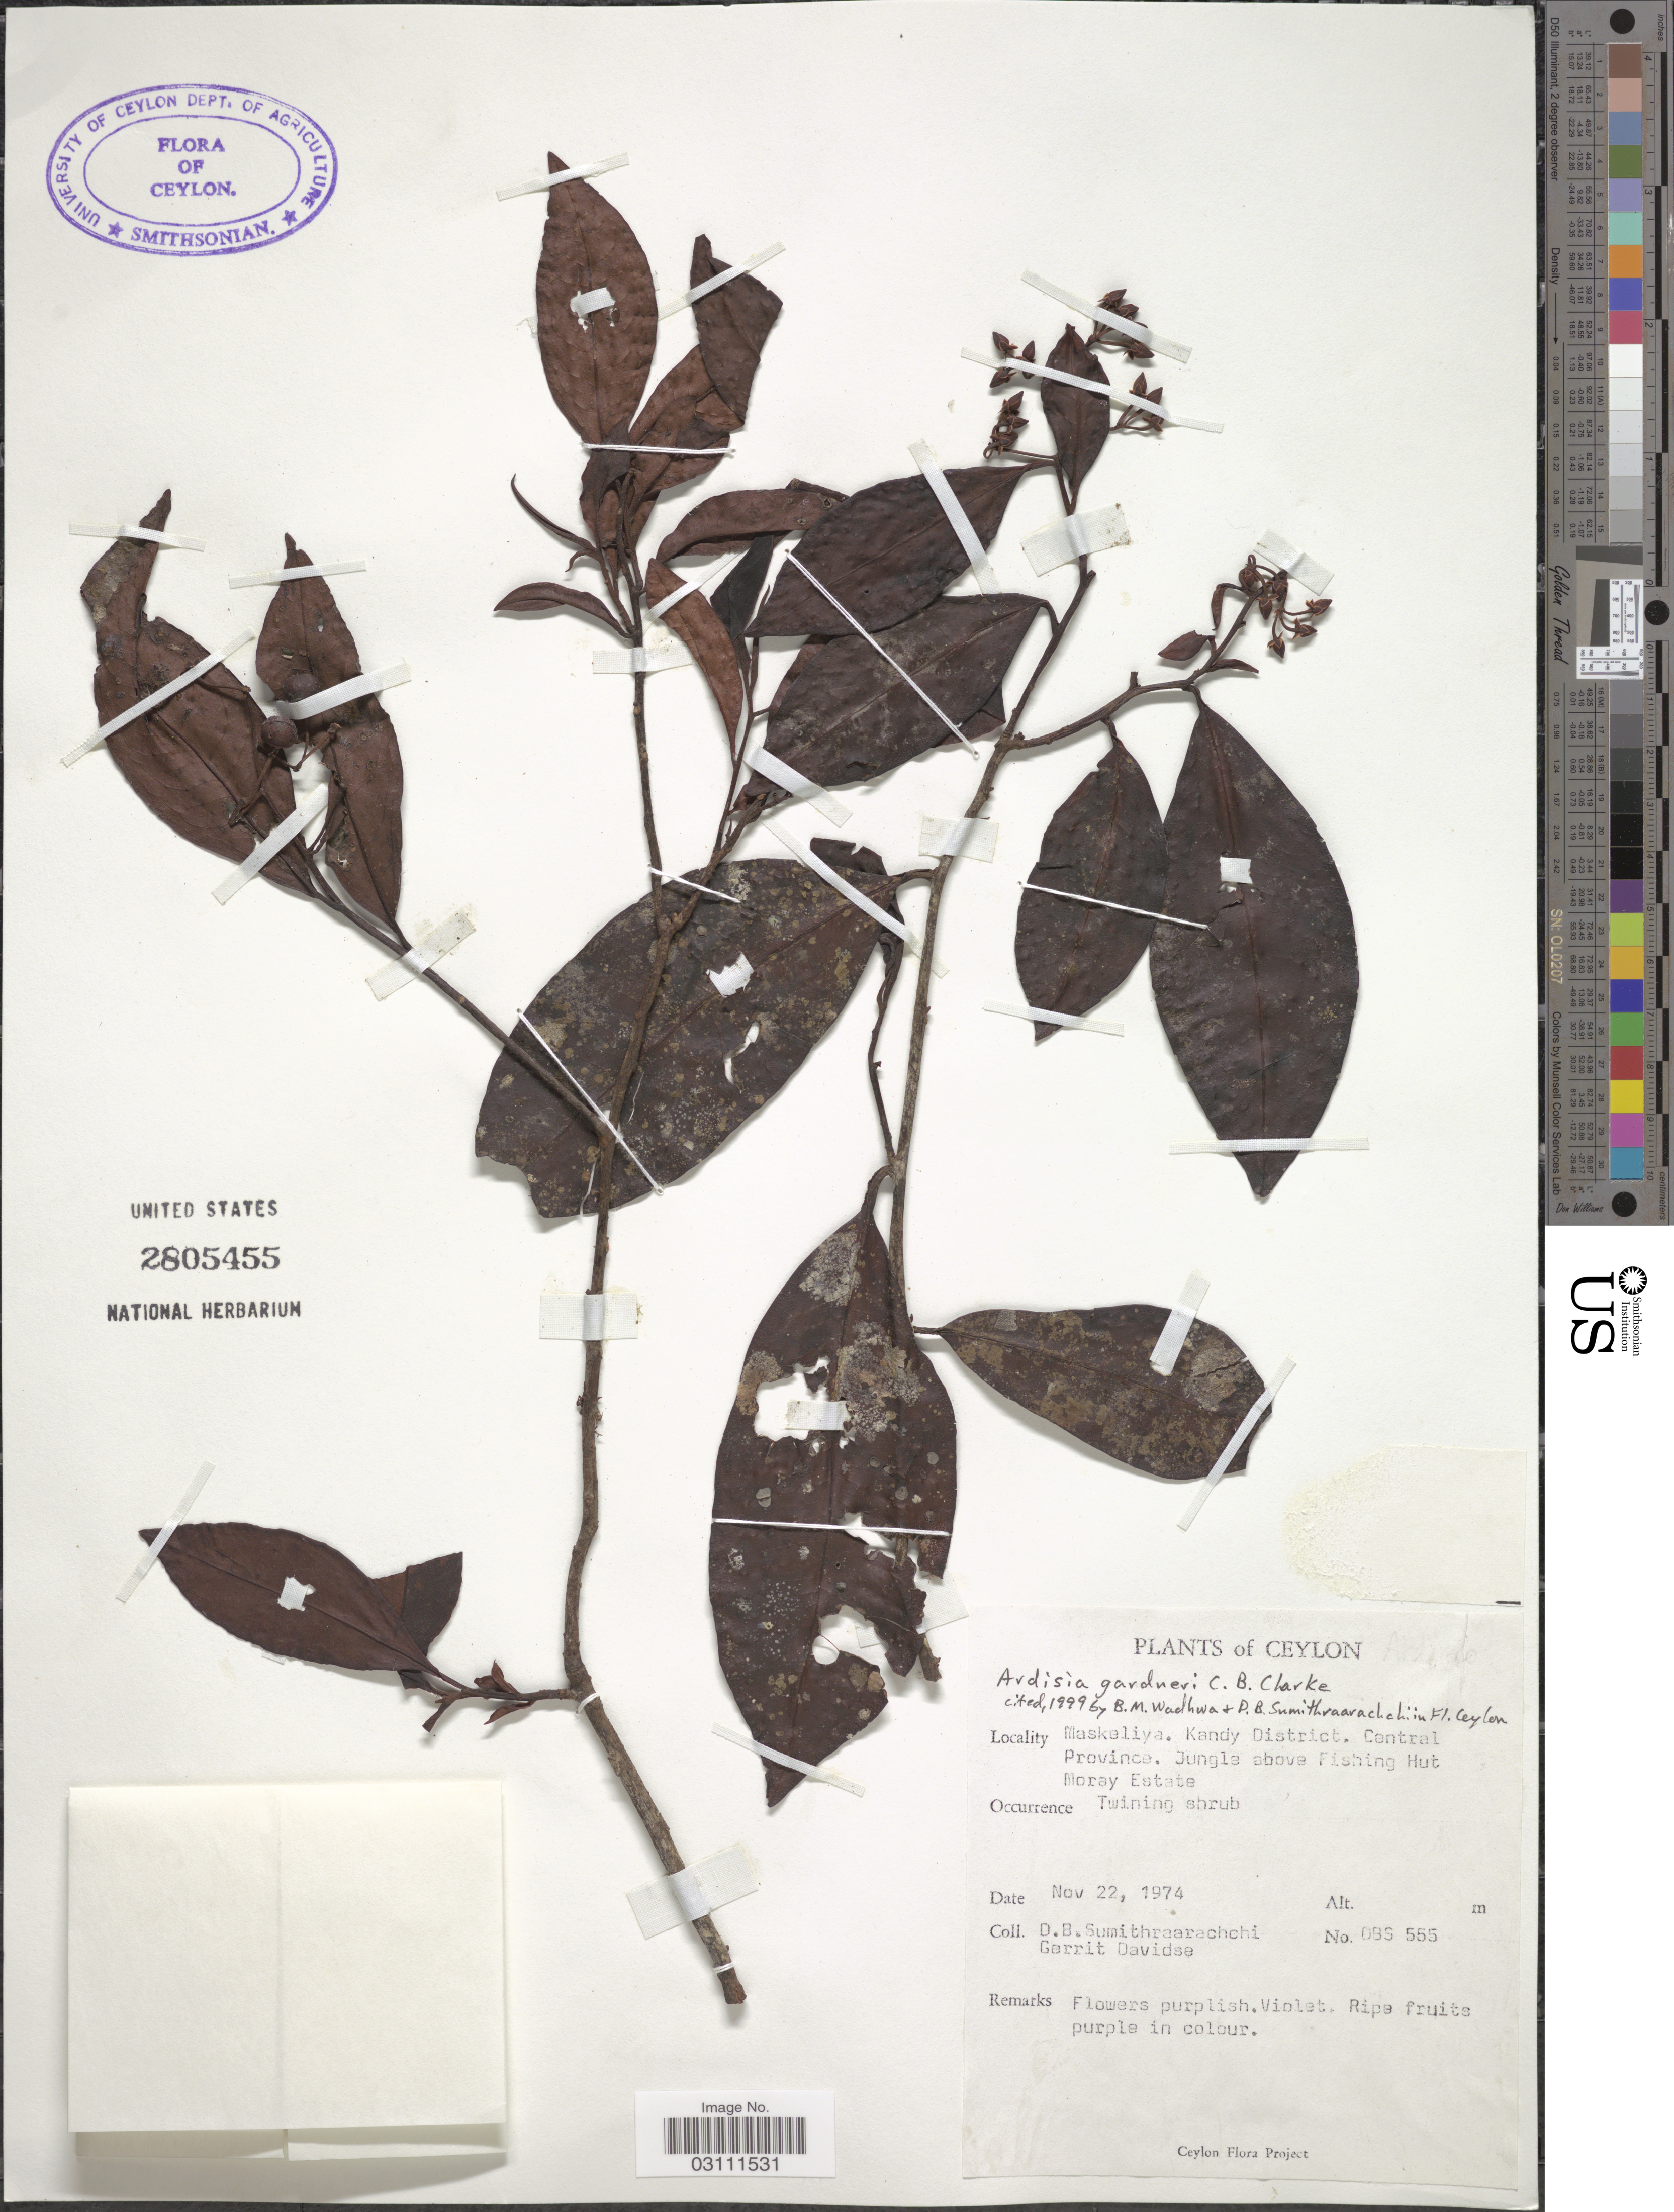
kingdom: Plantae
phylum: Tracheophyta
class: Magnoliopsida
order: Ericales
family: Primulaceae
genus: Ardisia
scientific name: Ardisia gardneri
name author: C.B. Clarke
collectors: D. B. Sumithraarachchi & G. Davidse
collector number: DBS 555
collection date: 1974-11-22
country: Sri Lanka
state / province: Central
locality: Ceylon, Maskeliya, Kandy District, Central Province, Jungle above Fishing Hut Moray Estate.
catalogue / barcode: US 2805455